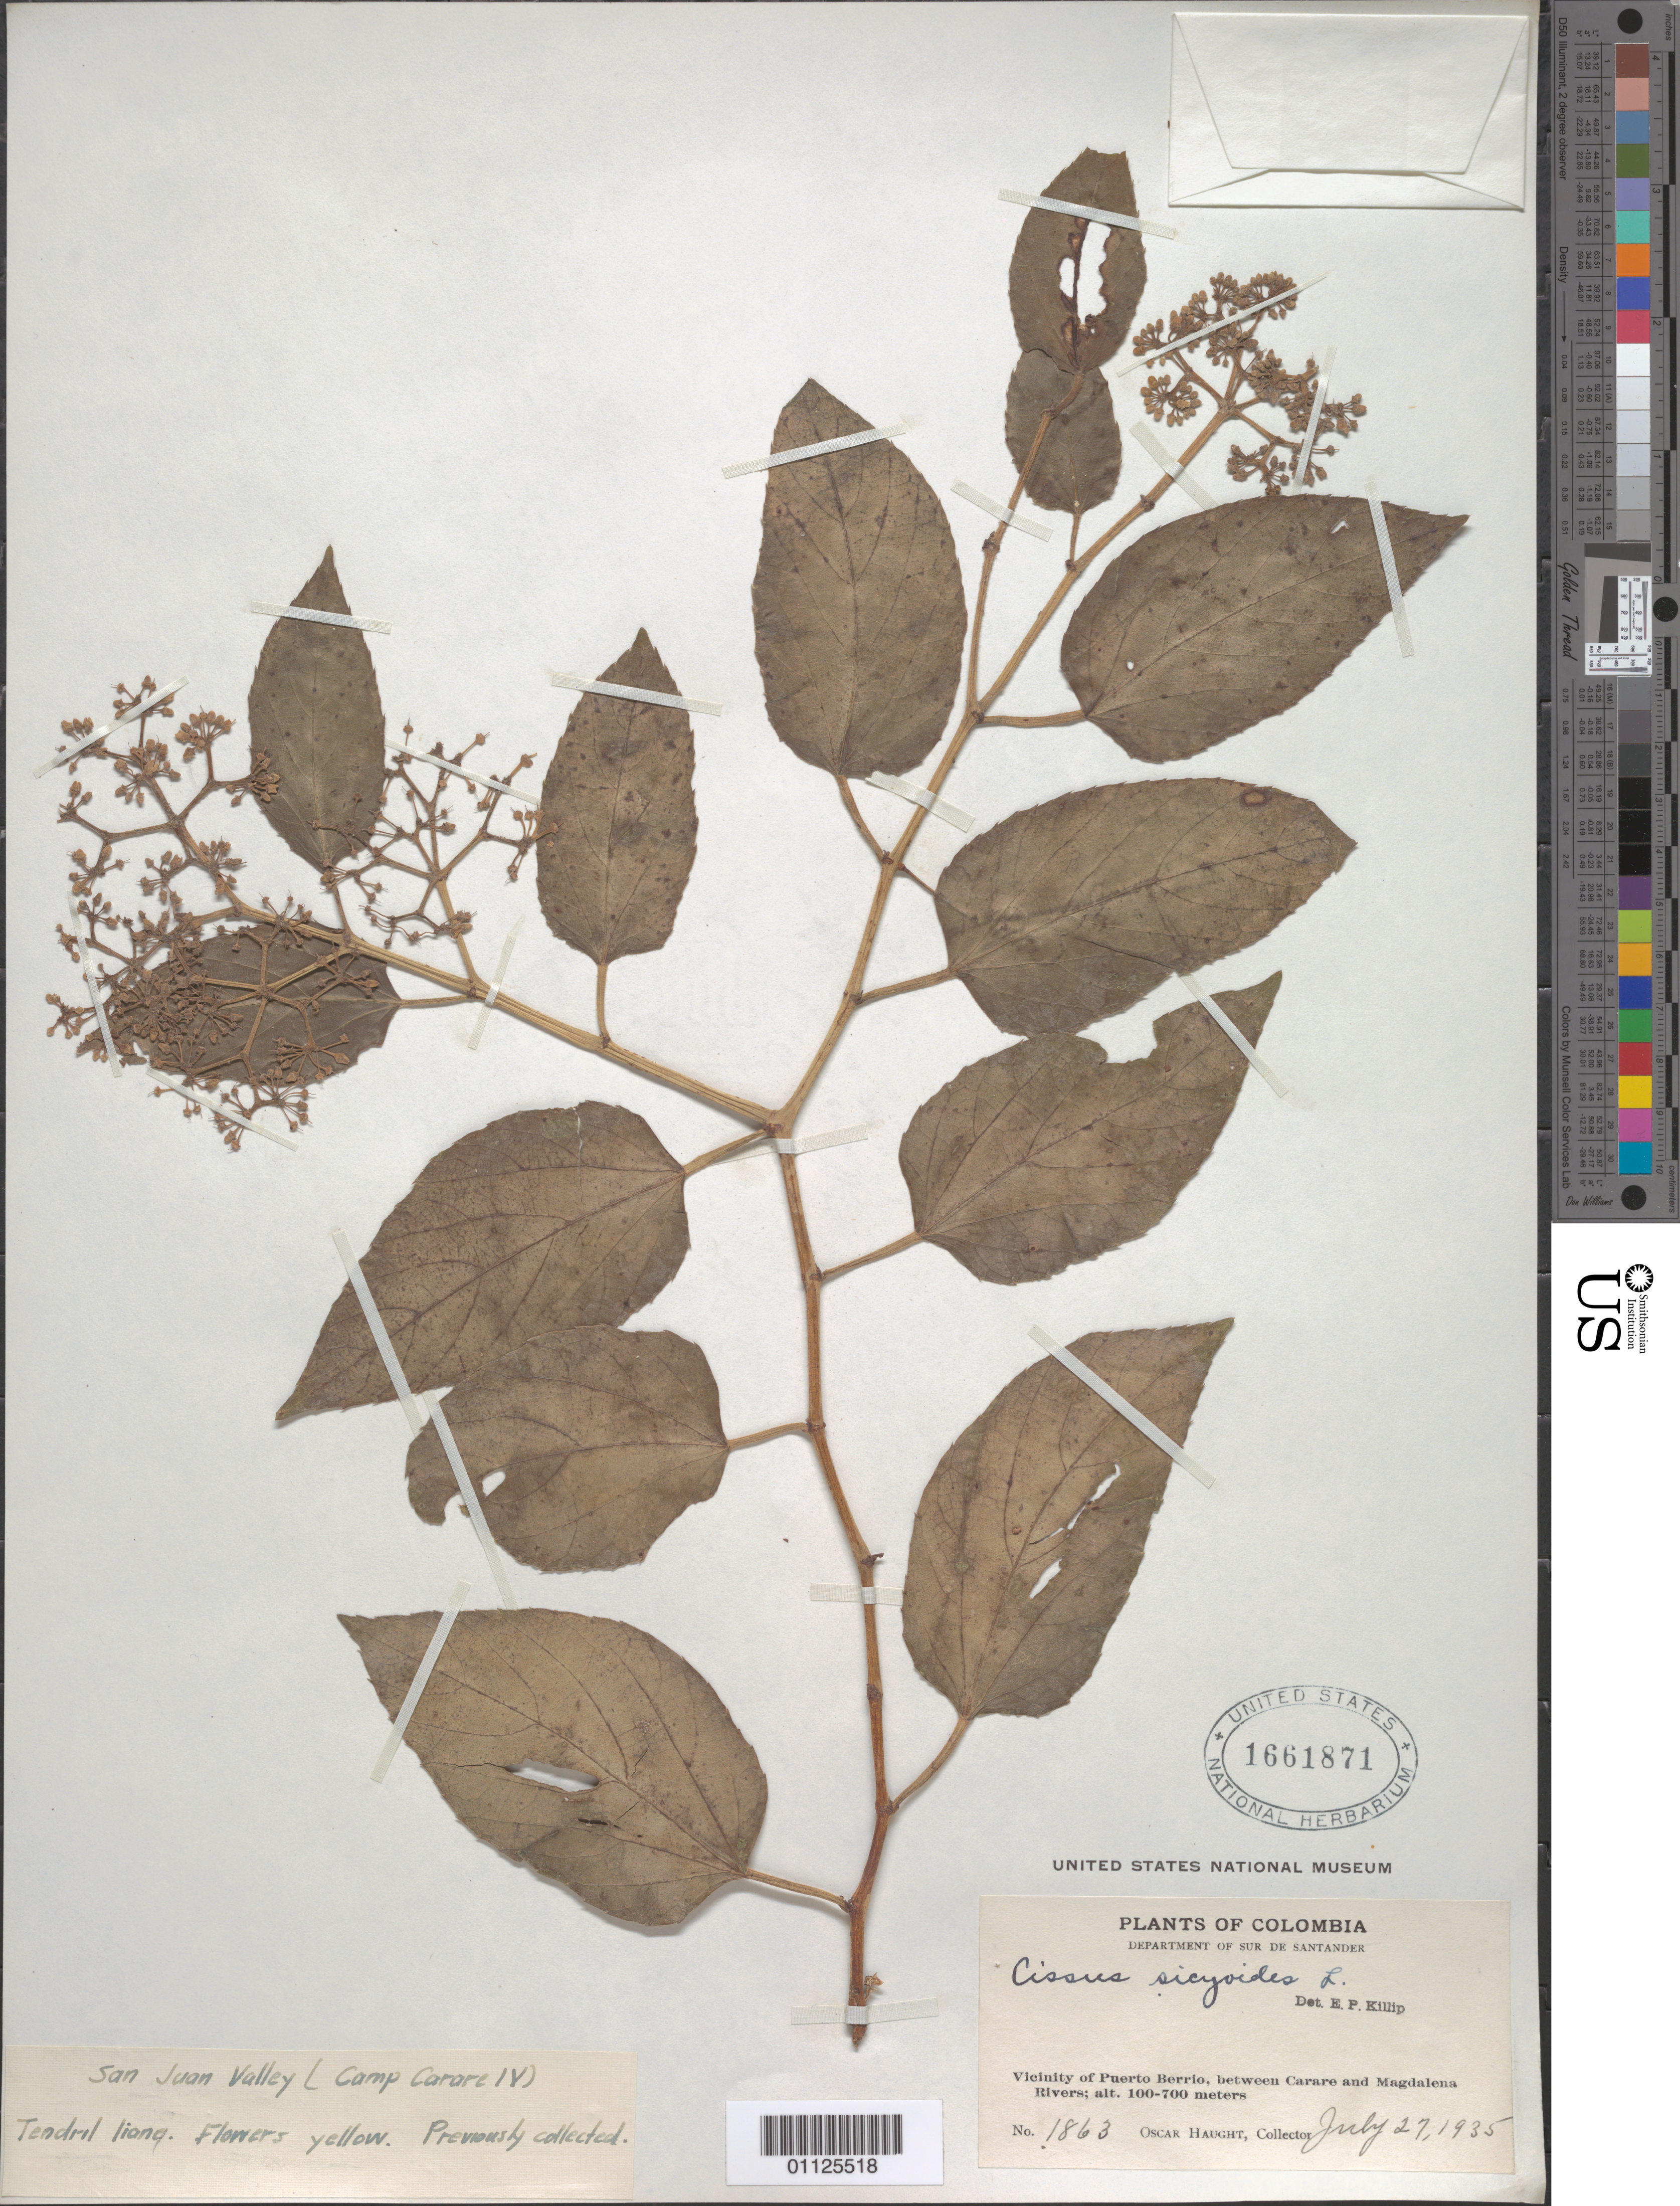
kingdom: Plantae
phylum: Tracheophyta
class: Magnoliopsida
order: Vitales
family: Vitaceae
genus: Cissus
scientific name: Cissus verticillata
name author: (L.) Nicolson & C.E. Jarvis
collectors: O. L. Haught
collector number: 1863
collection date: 1935-07-27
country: Colombia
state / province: Santander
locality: Vicinity of Puerto Berrio, between Carare and Magdalena Rivers. San Juan Valley.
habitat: Tendril liana.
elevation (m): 100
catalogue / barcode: US 1661871